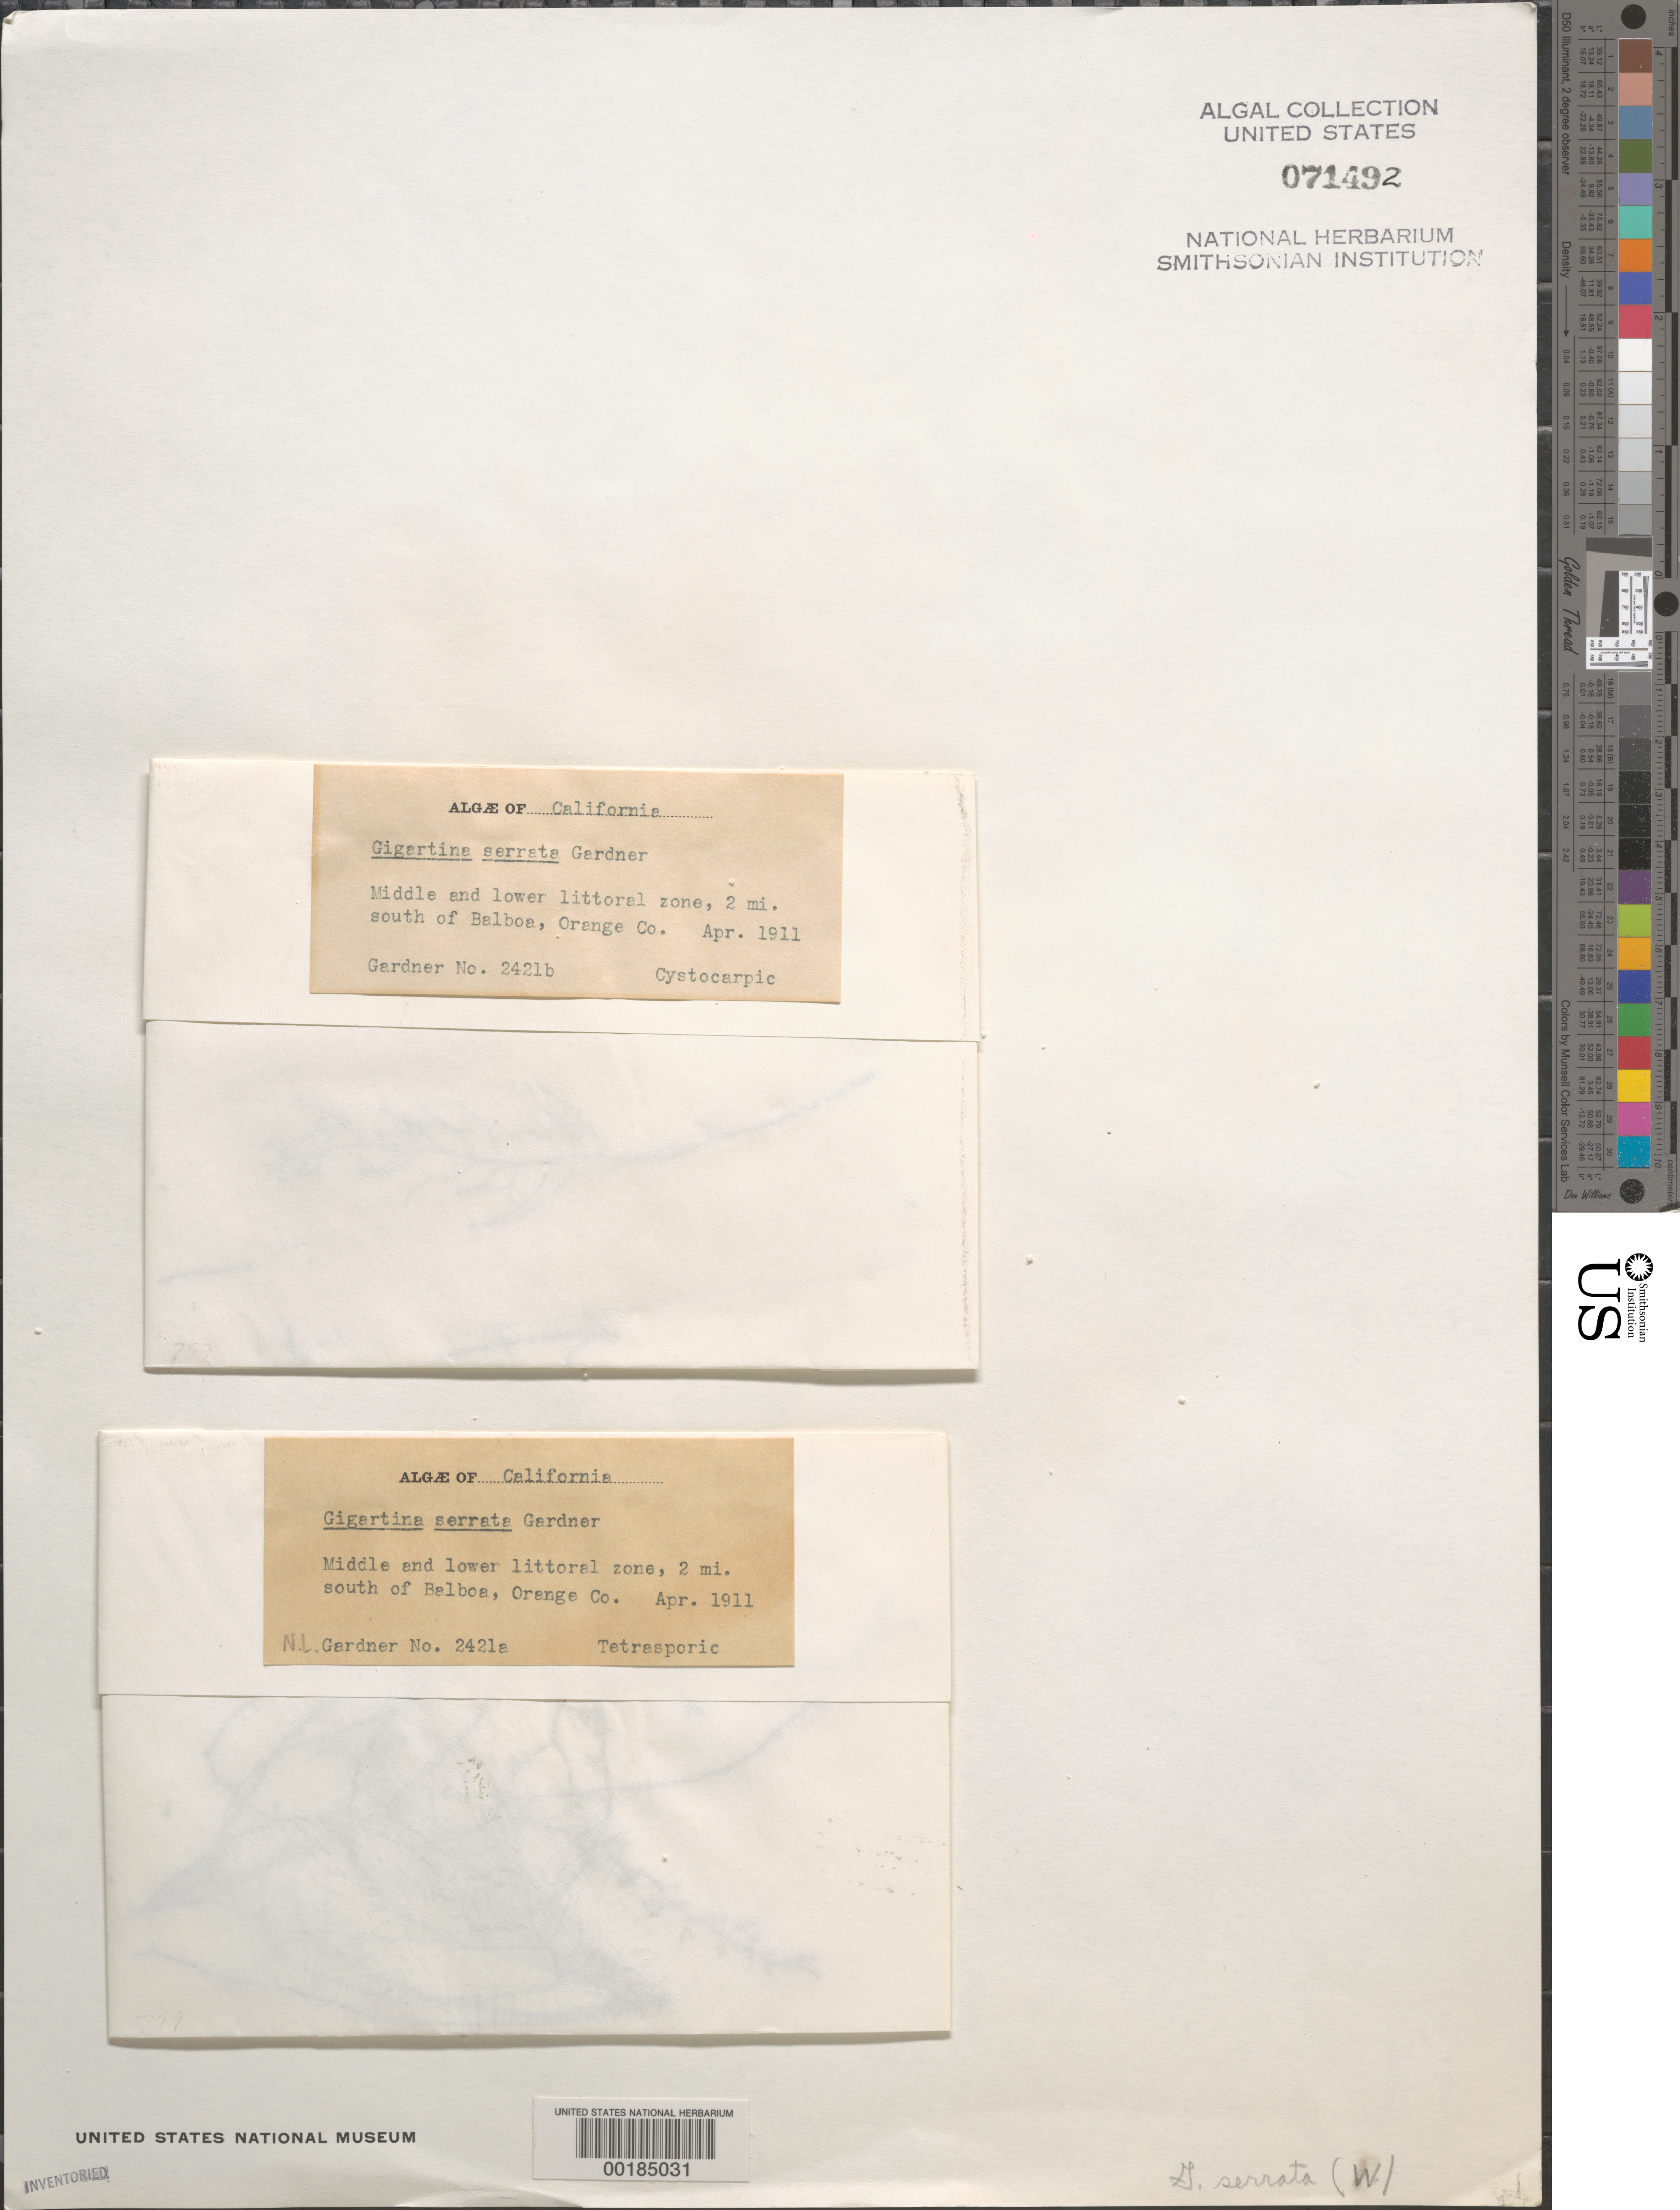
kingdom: Plantae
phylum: Rhodophyta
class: Florideophyceae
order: Gigartinales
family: Gigartinaceae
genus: Chondracanthus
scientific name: Chondracanthus serratus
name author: (N.L. Gardner) J.R. Hughey & Hommersand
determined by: Algae name updating Project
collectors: N. Gardner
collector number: NLG 2421B & NLG 2421E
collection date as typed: Apr 1911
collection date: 1911-04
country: United States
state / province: California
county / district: Orange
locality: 2 miles south of Balboa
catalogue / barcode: US 71492